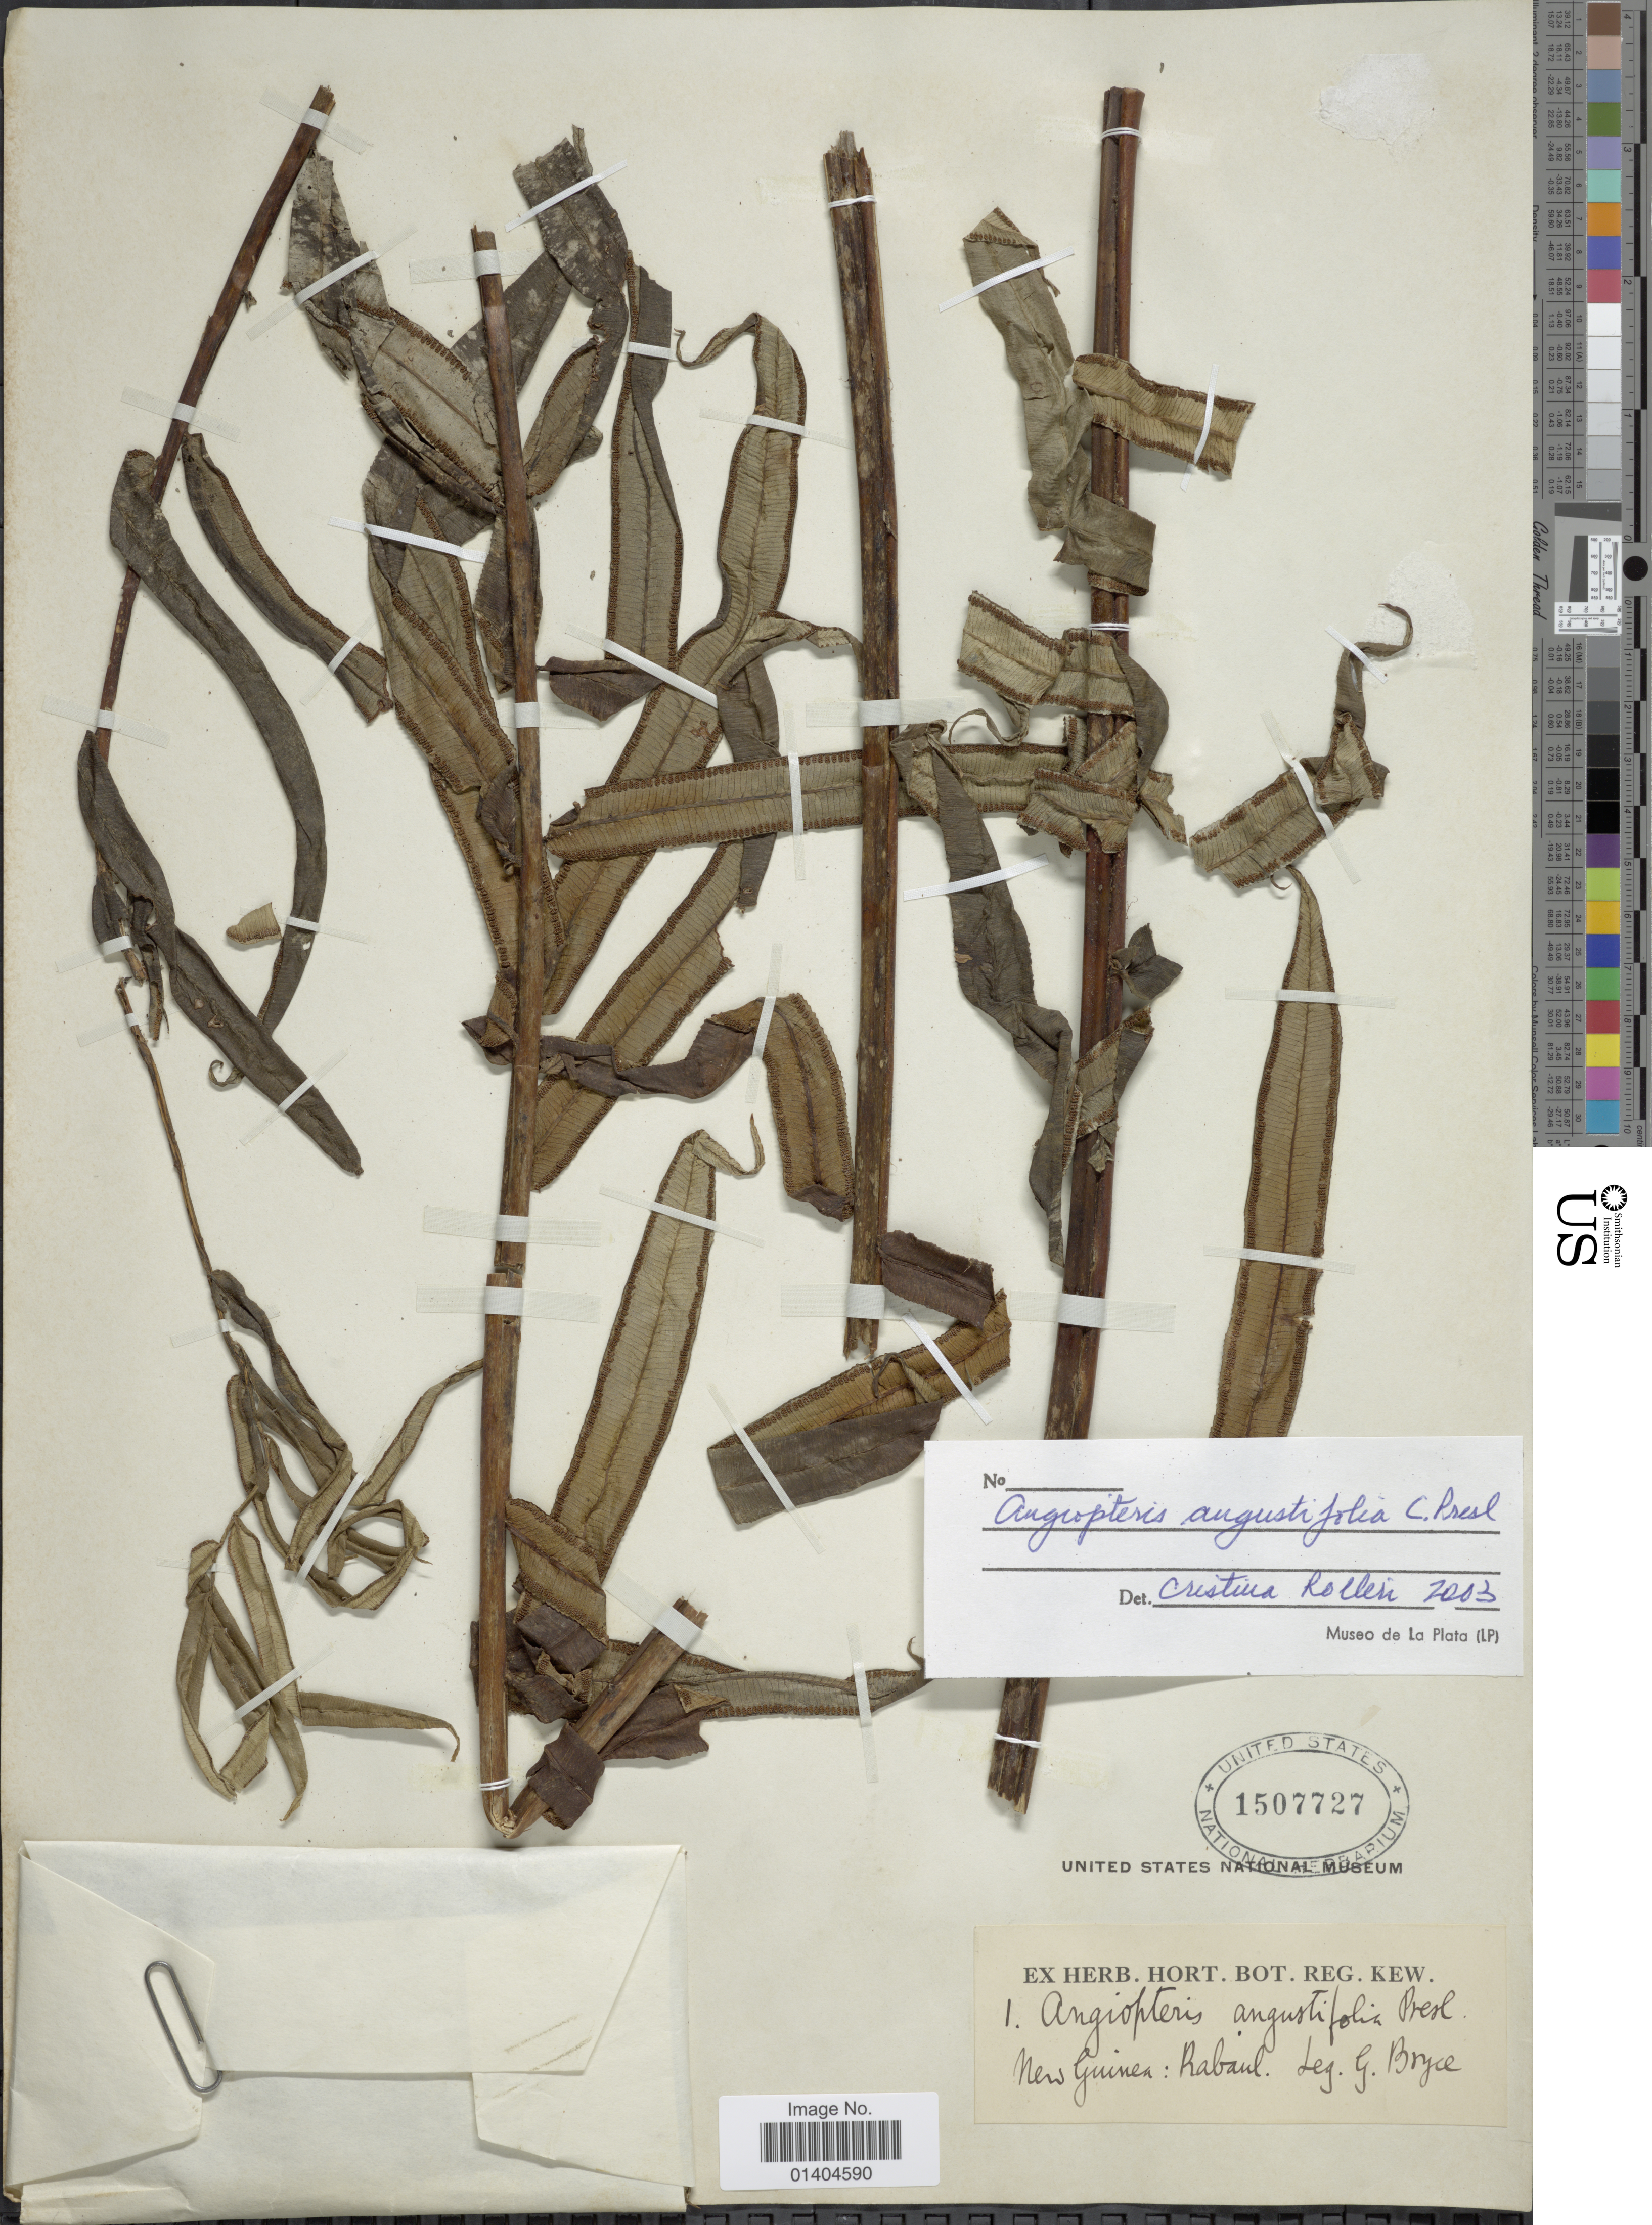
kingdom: Plantae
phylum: Tracheophyta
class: Polypodiopsida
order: Marattiales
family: Marattiaceae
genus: Angiopteris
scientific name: Angiopteris angustifolia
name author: C. Presl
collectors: G. Bryce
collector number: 1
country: Papua New Guinea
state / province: East New Britain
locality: New Guinea: Rabaul.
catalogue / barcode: US 1507727